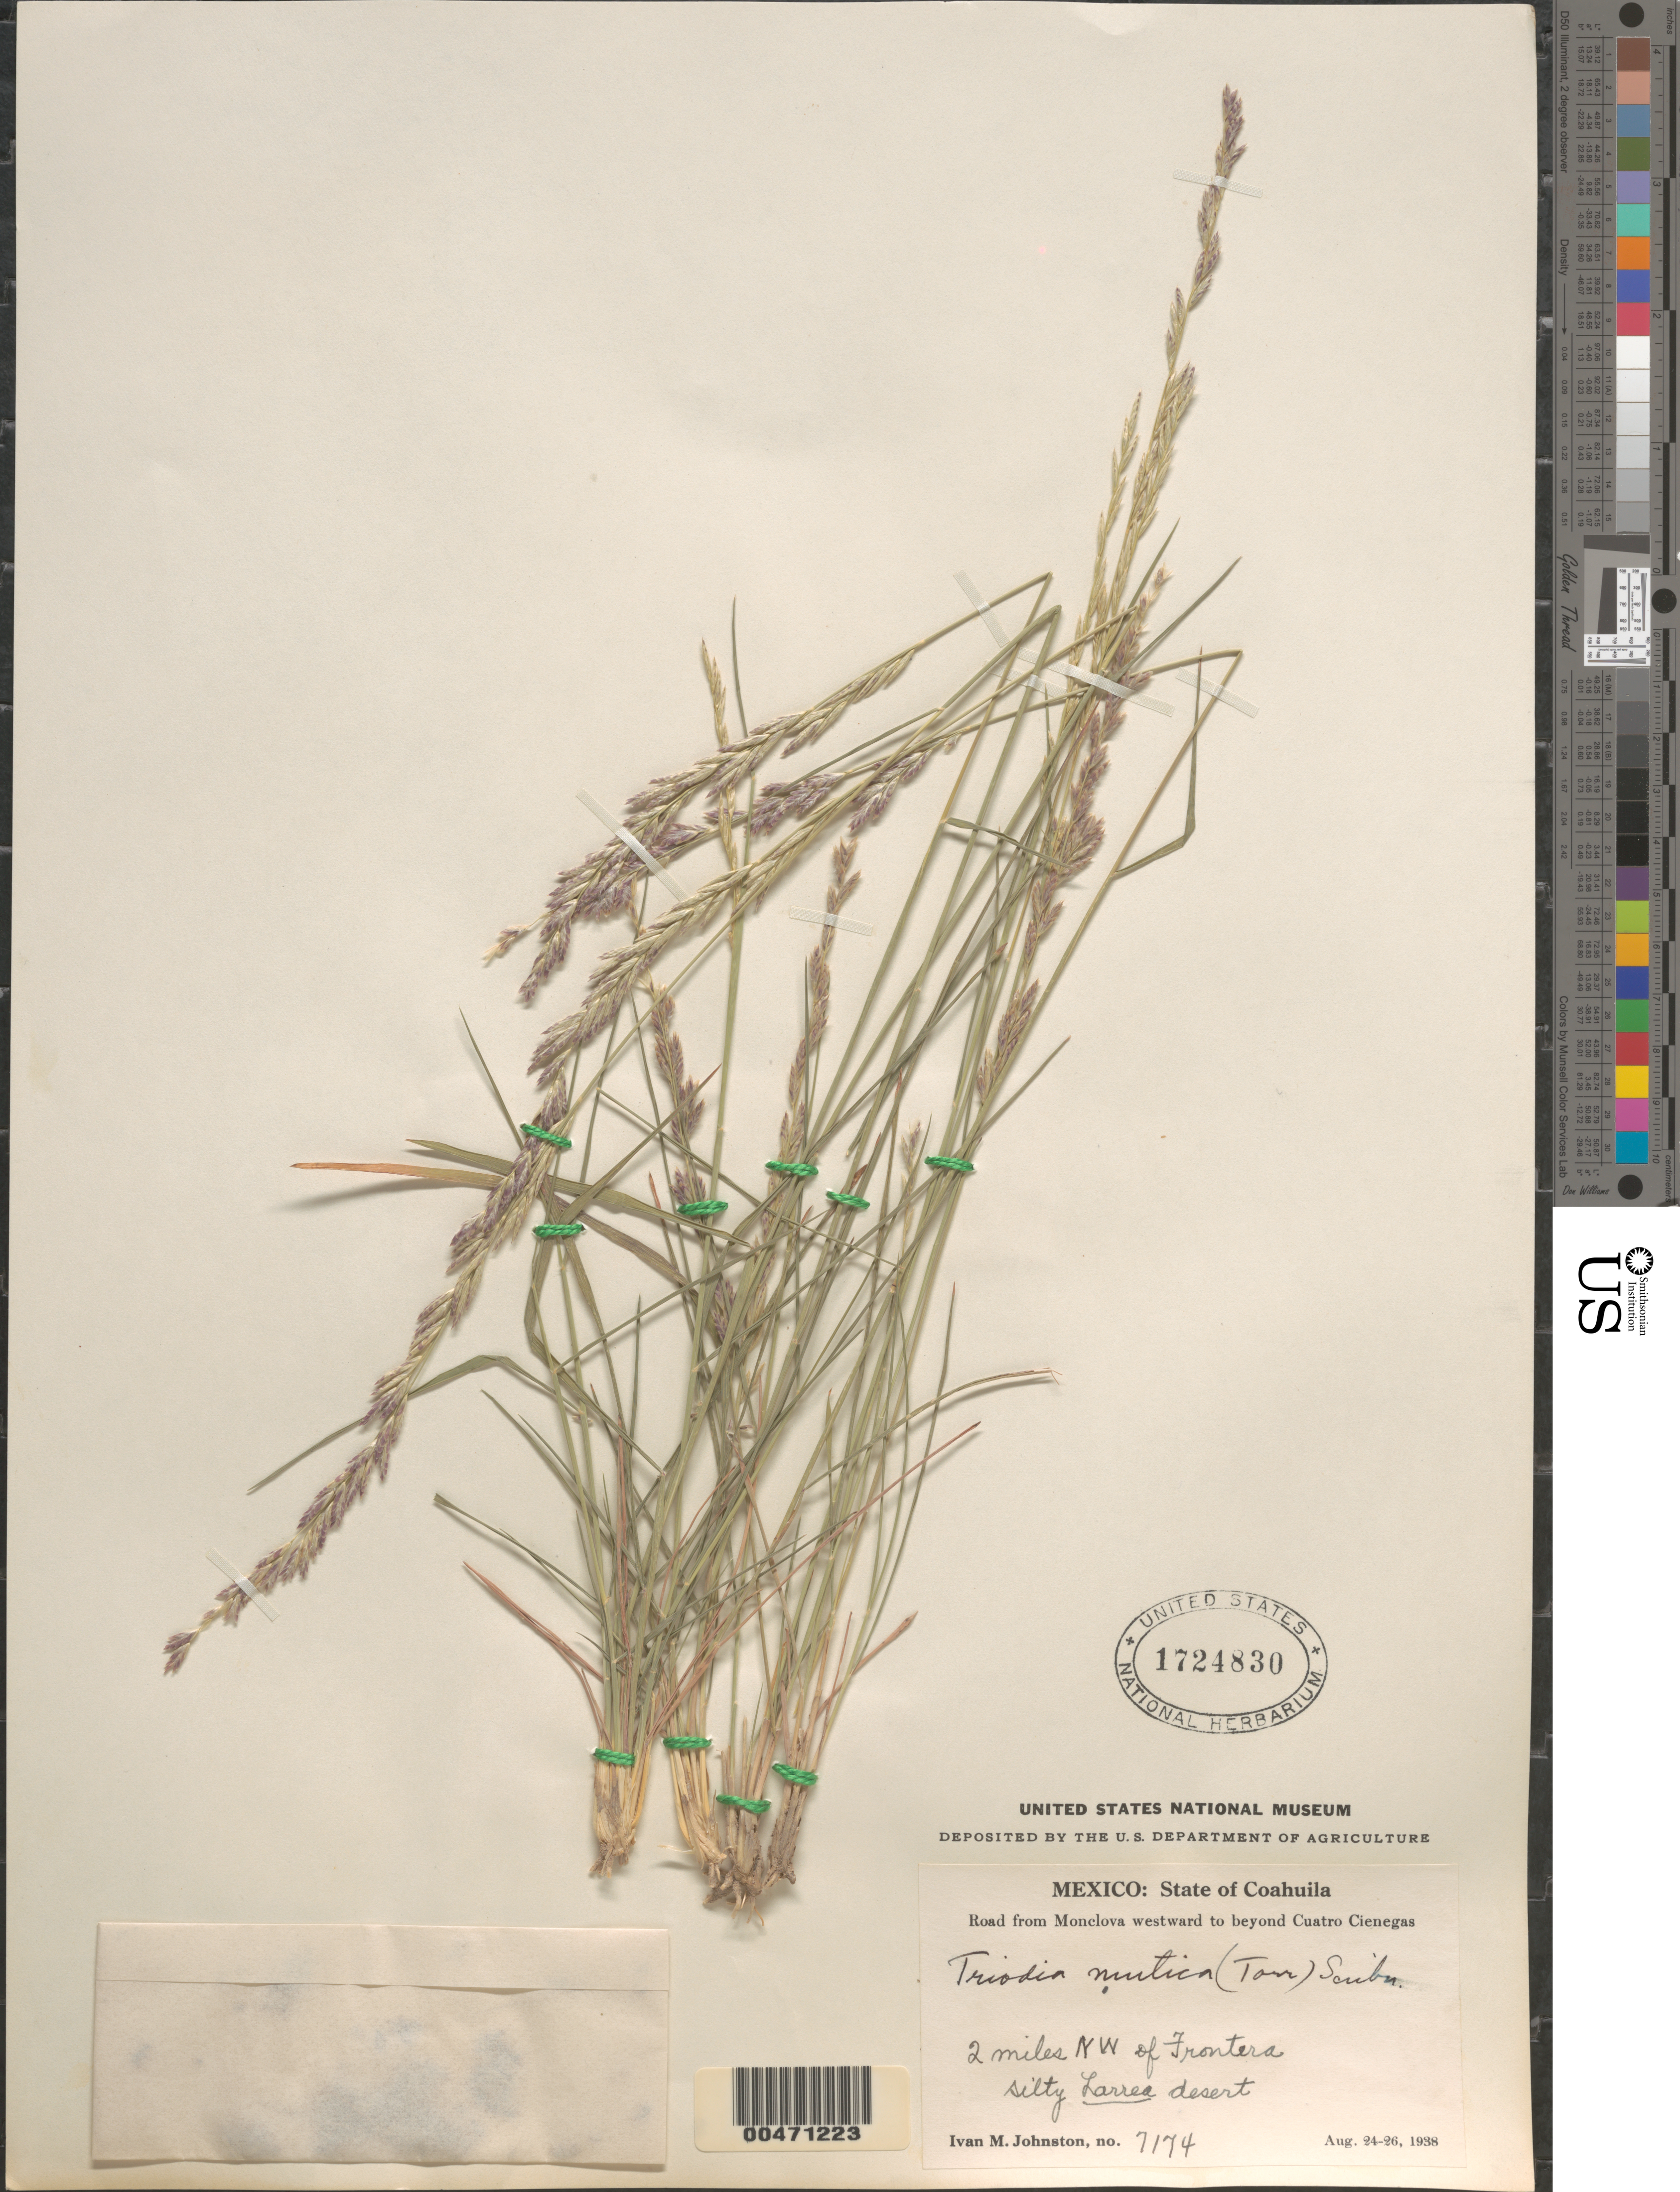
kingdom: Plantae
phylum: Tracheophyta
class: Liliopsida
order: Poales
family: Poaceae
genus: Tridens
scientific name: Tridens muticus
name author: (Torr.) Nash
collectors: I.M. Johnston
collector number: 7174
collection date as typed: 24 Aug 1938 to 26 Aug 1938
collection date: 1938-08-24/1938-08-26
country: Mexico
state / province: Coahuila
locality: Rd from Monclova W to beyond Cuatro Ciénegas, 2 mi NW of Frontera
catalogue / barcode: US 1724830